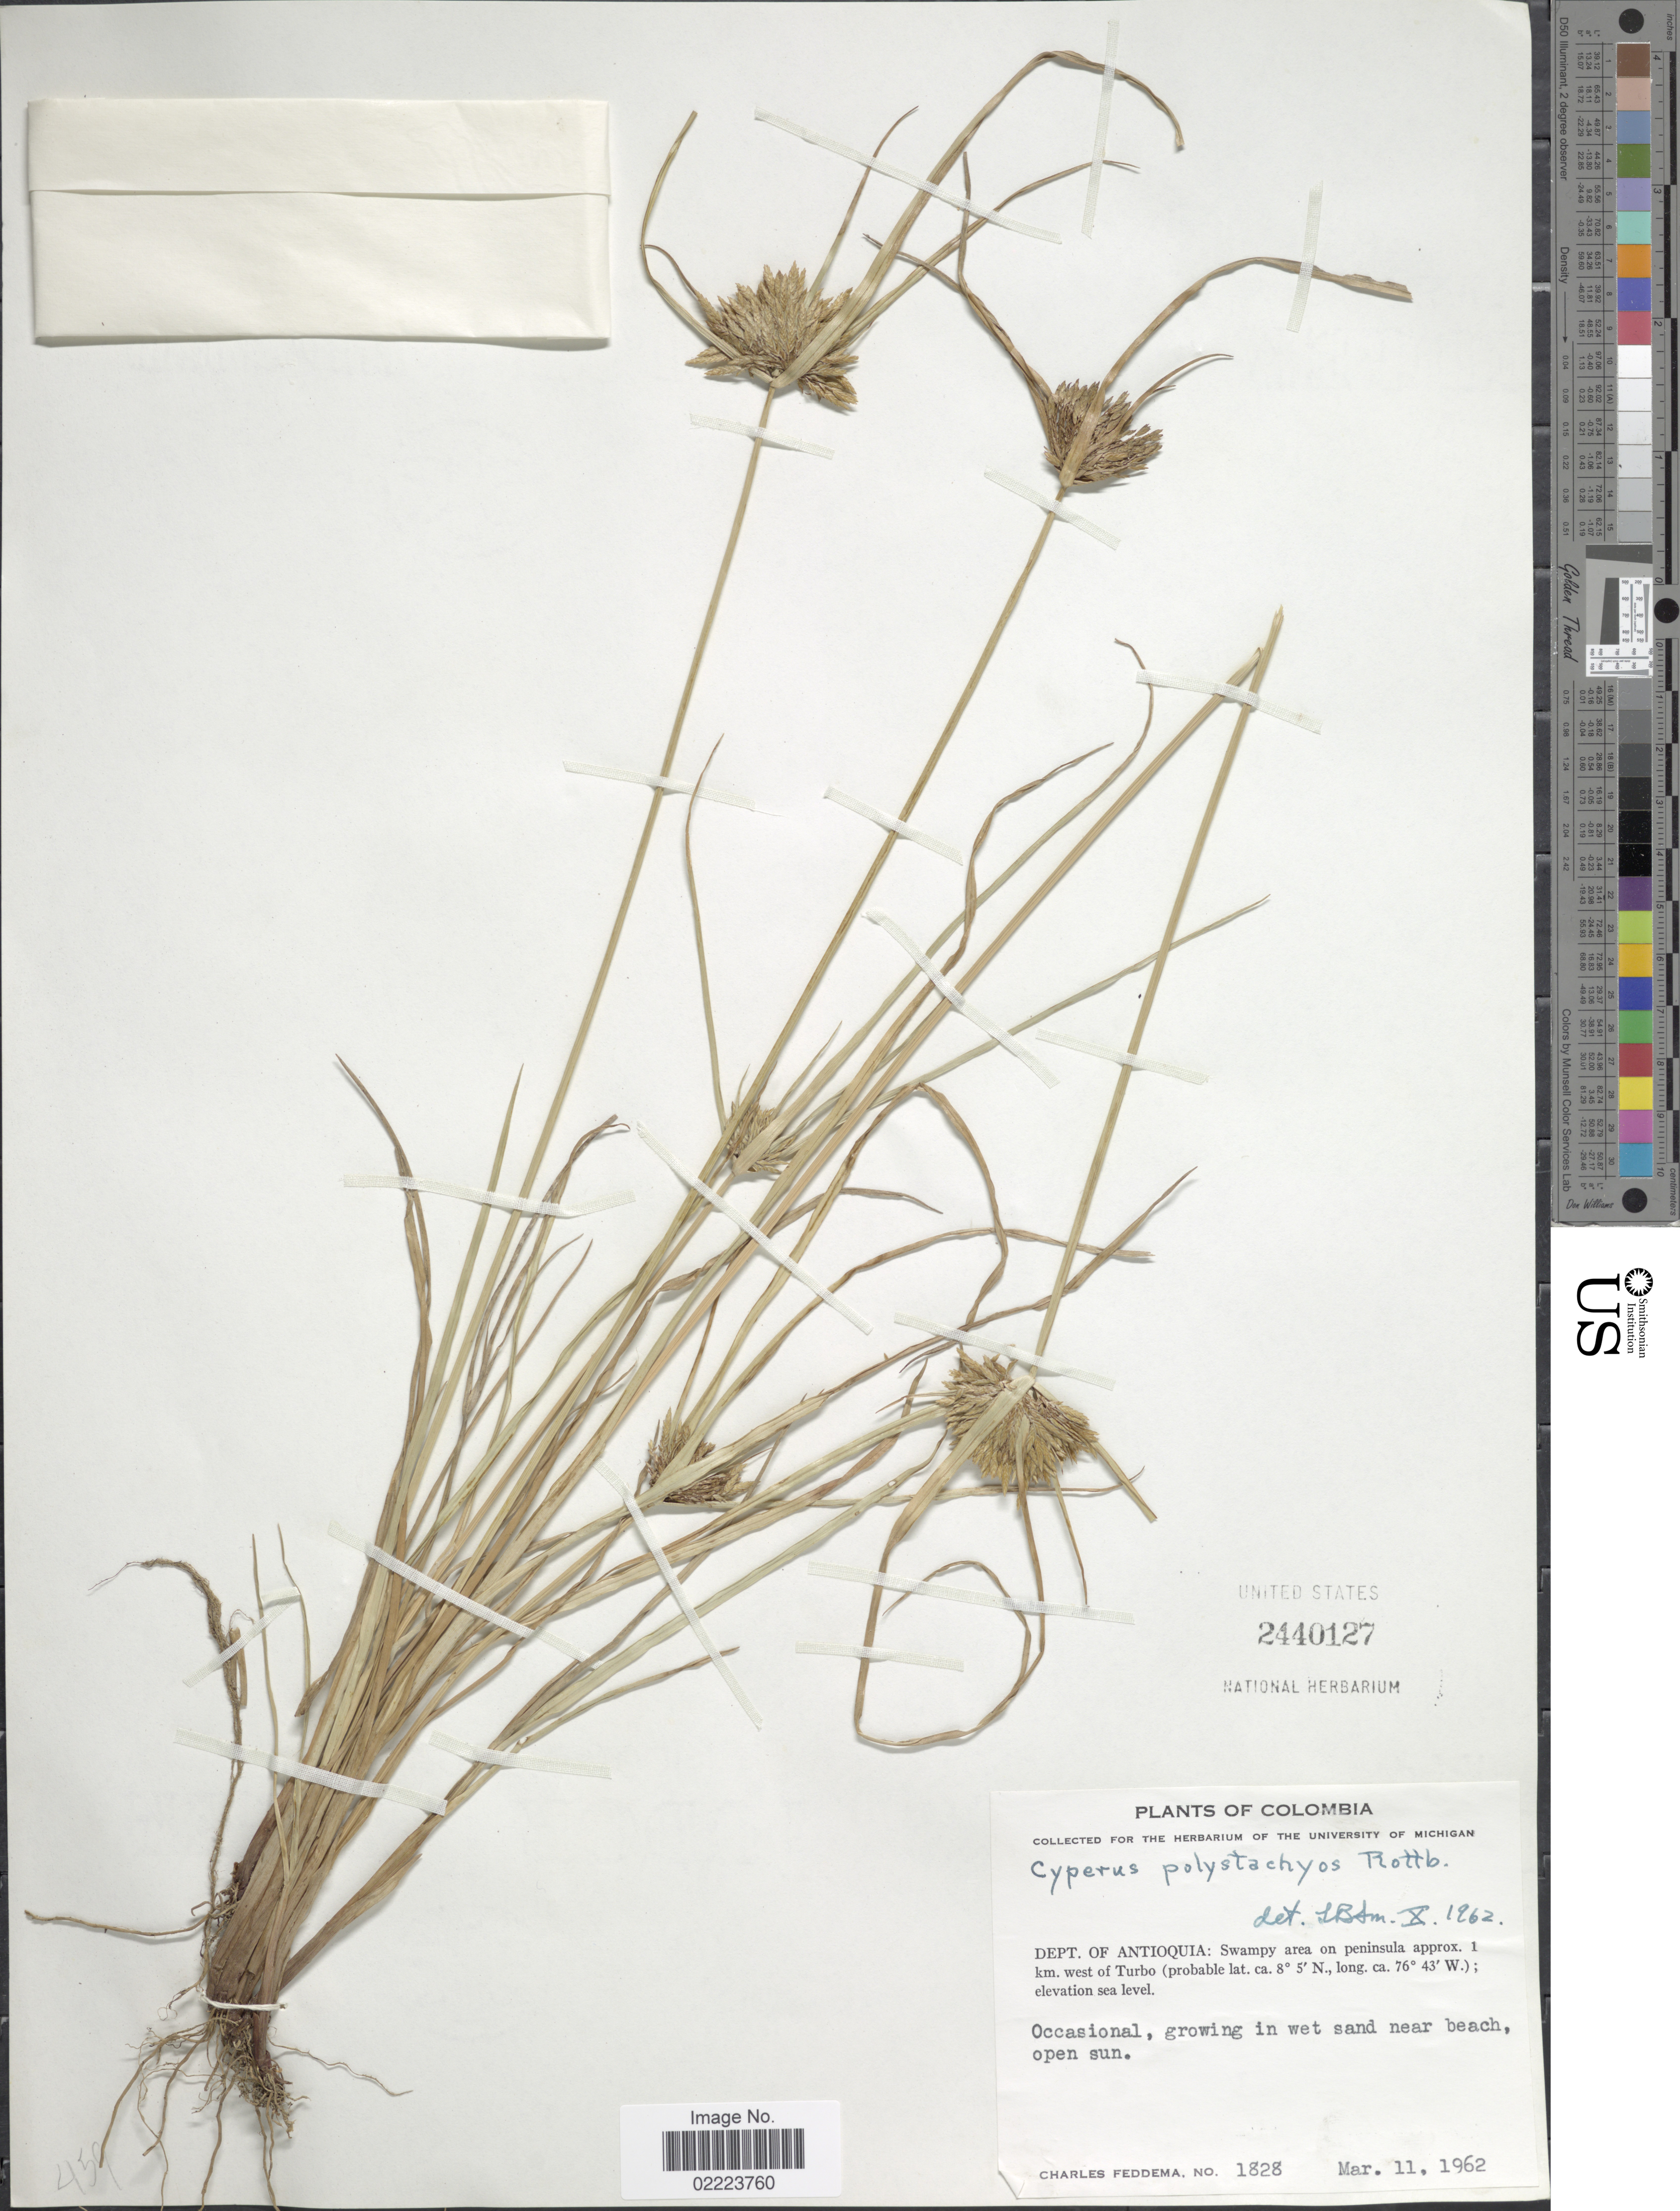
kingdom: Plantae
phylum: Tracheophyta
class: Liliopsida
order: Poales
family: Cyperaceae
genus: Cyperus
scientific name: Cyperus polystachyos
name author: Rottb.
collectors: C. Feddema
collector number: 1828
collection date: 1962-03-11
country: Colombia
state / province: Antioquia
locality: Swampy area on peninsula approx. 1 km. west of Turbo, growing in wet sand near beach, open sun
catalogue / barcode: US 2440127